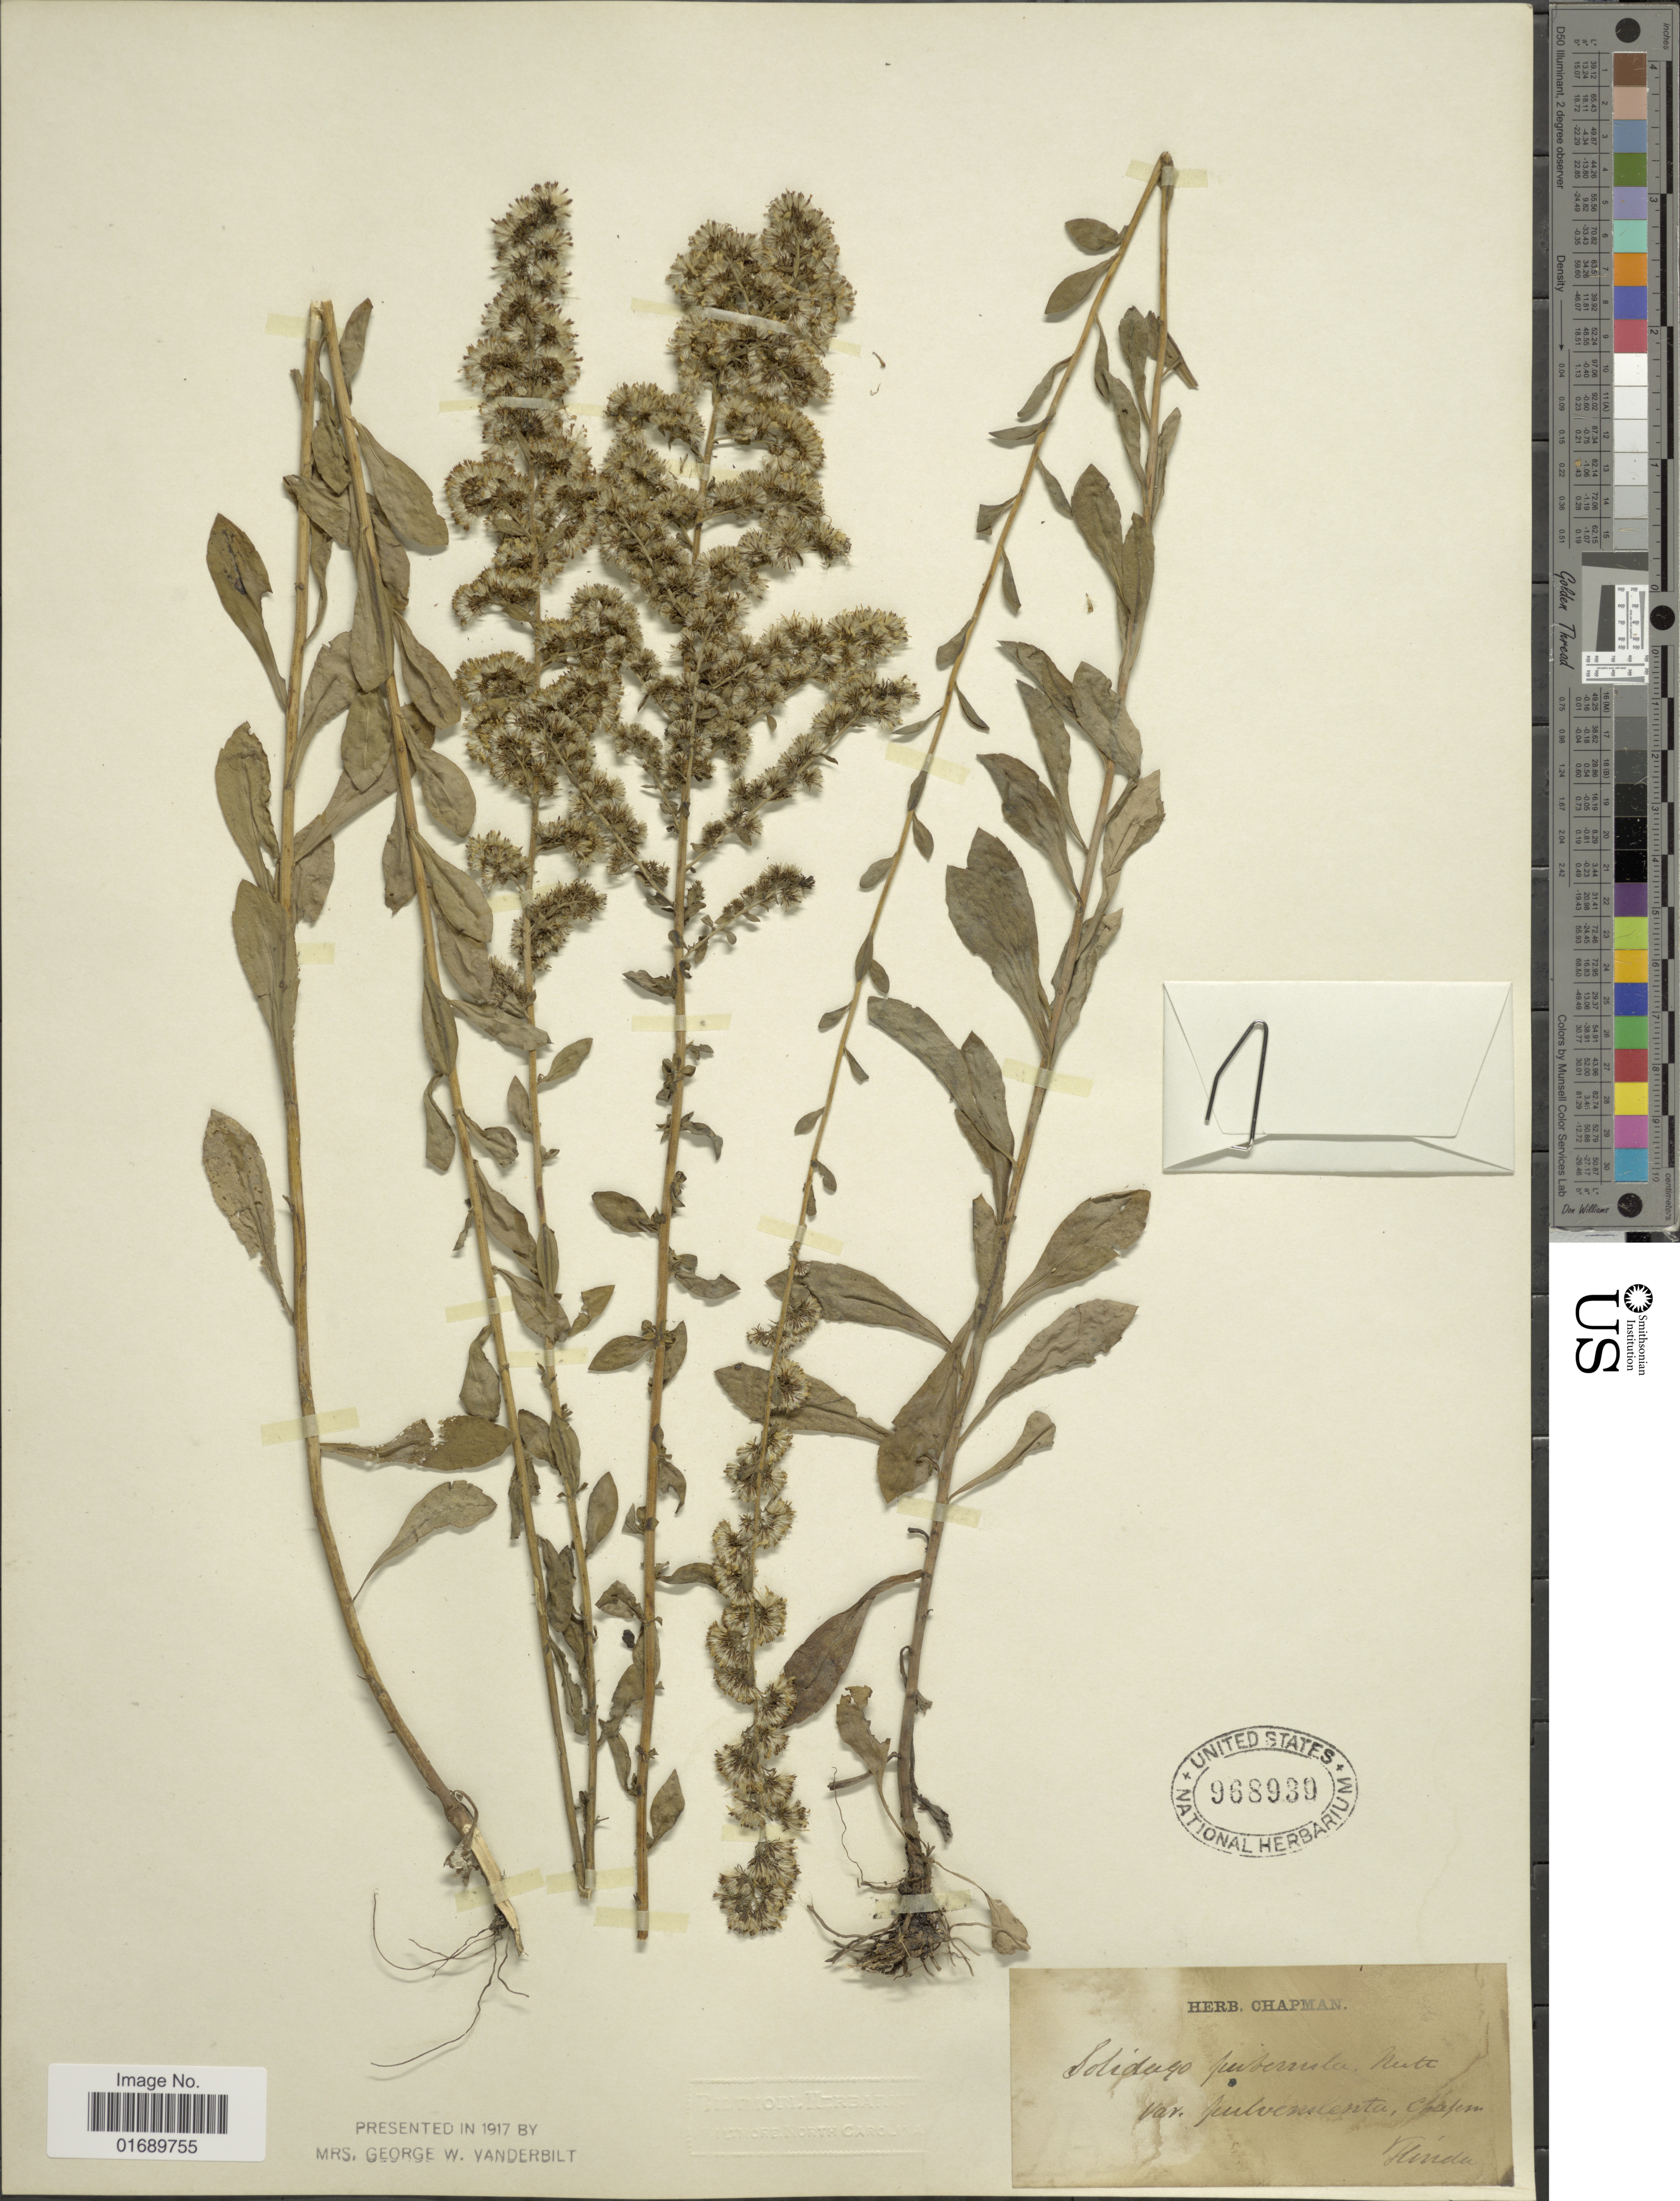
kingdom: Plantae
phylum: Tracheophyta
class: Magnoliopsida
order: Asterales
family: Asteraceae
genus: Solidago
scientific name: Solidago puberula var. pulverulenta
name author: (Nutt.) Chapman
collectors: ex herb. Chapman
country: United States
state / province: Florida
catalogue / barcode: US 968930